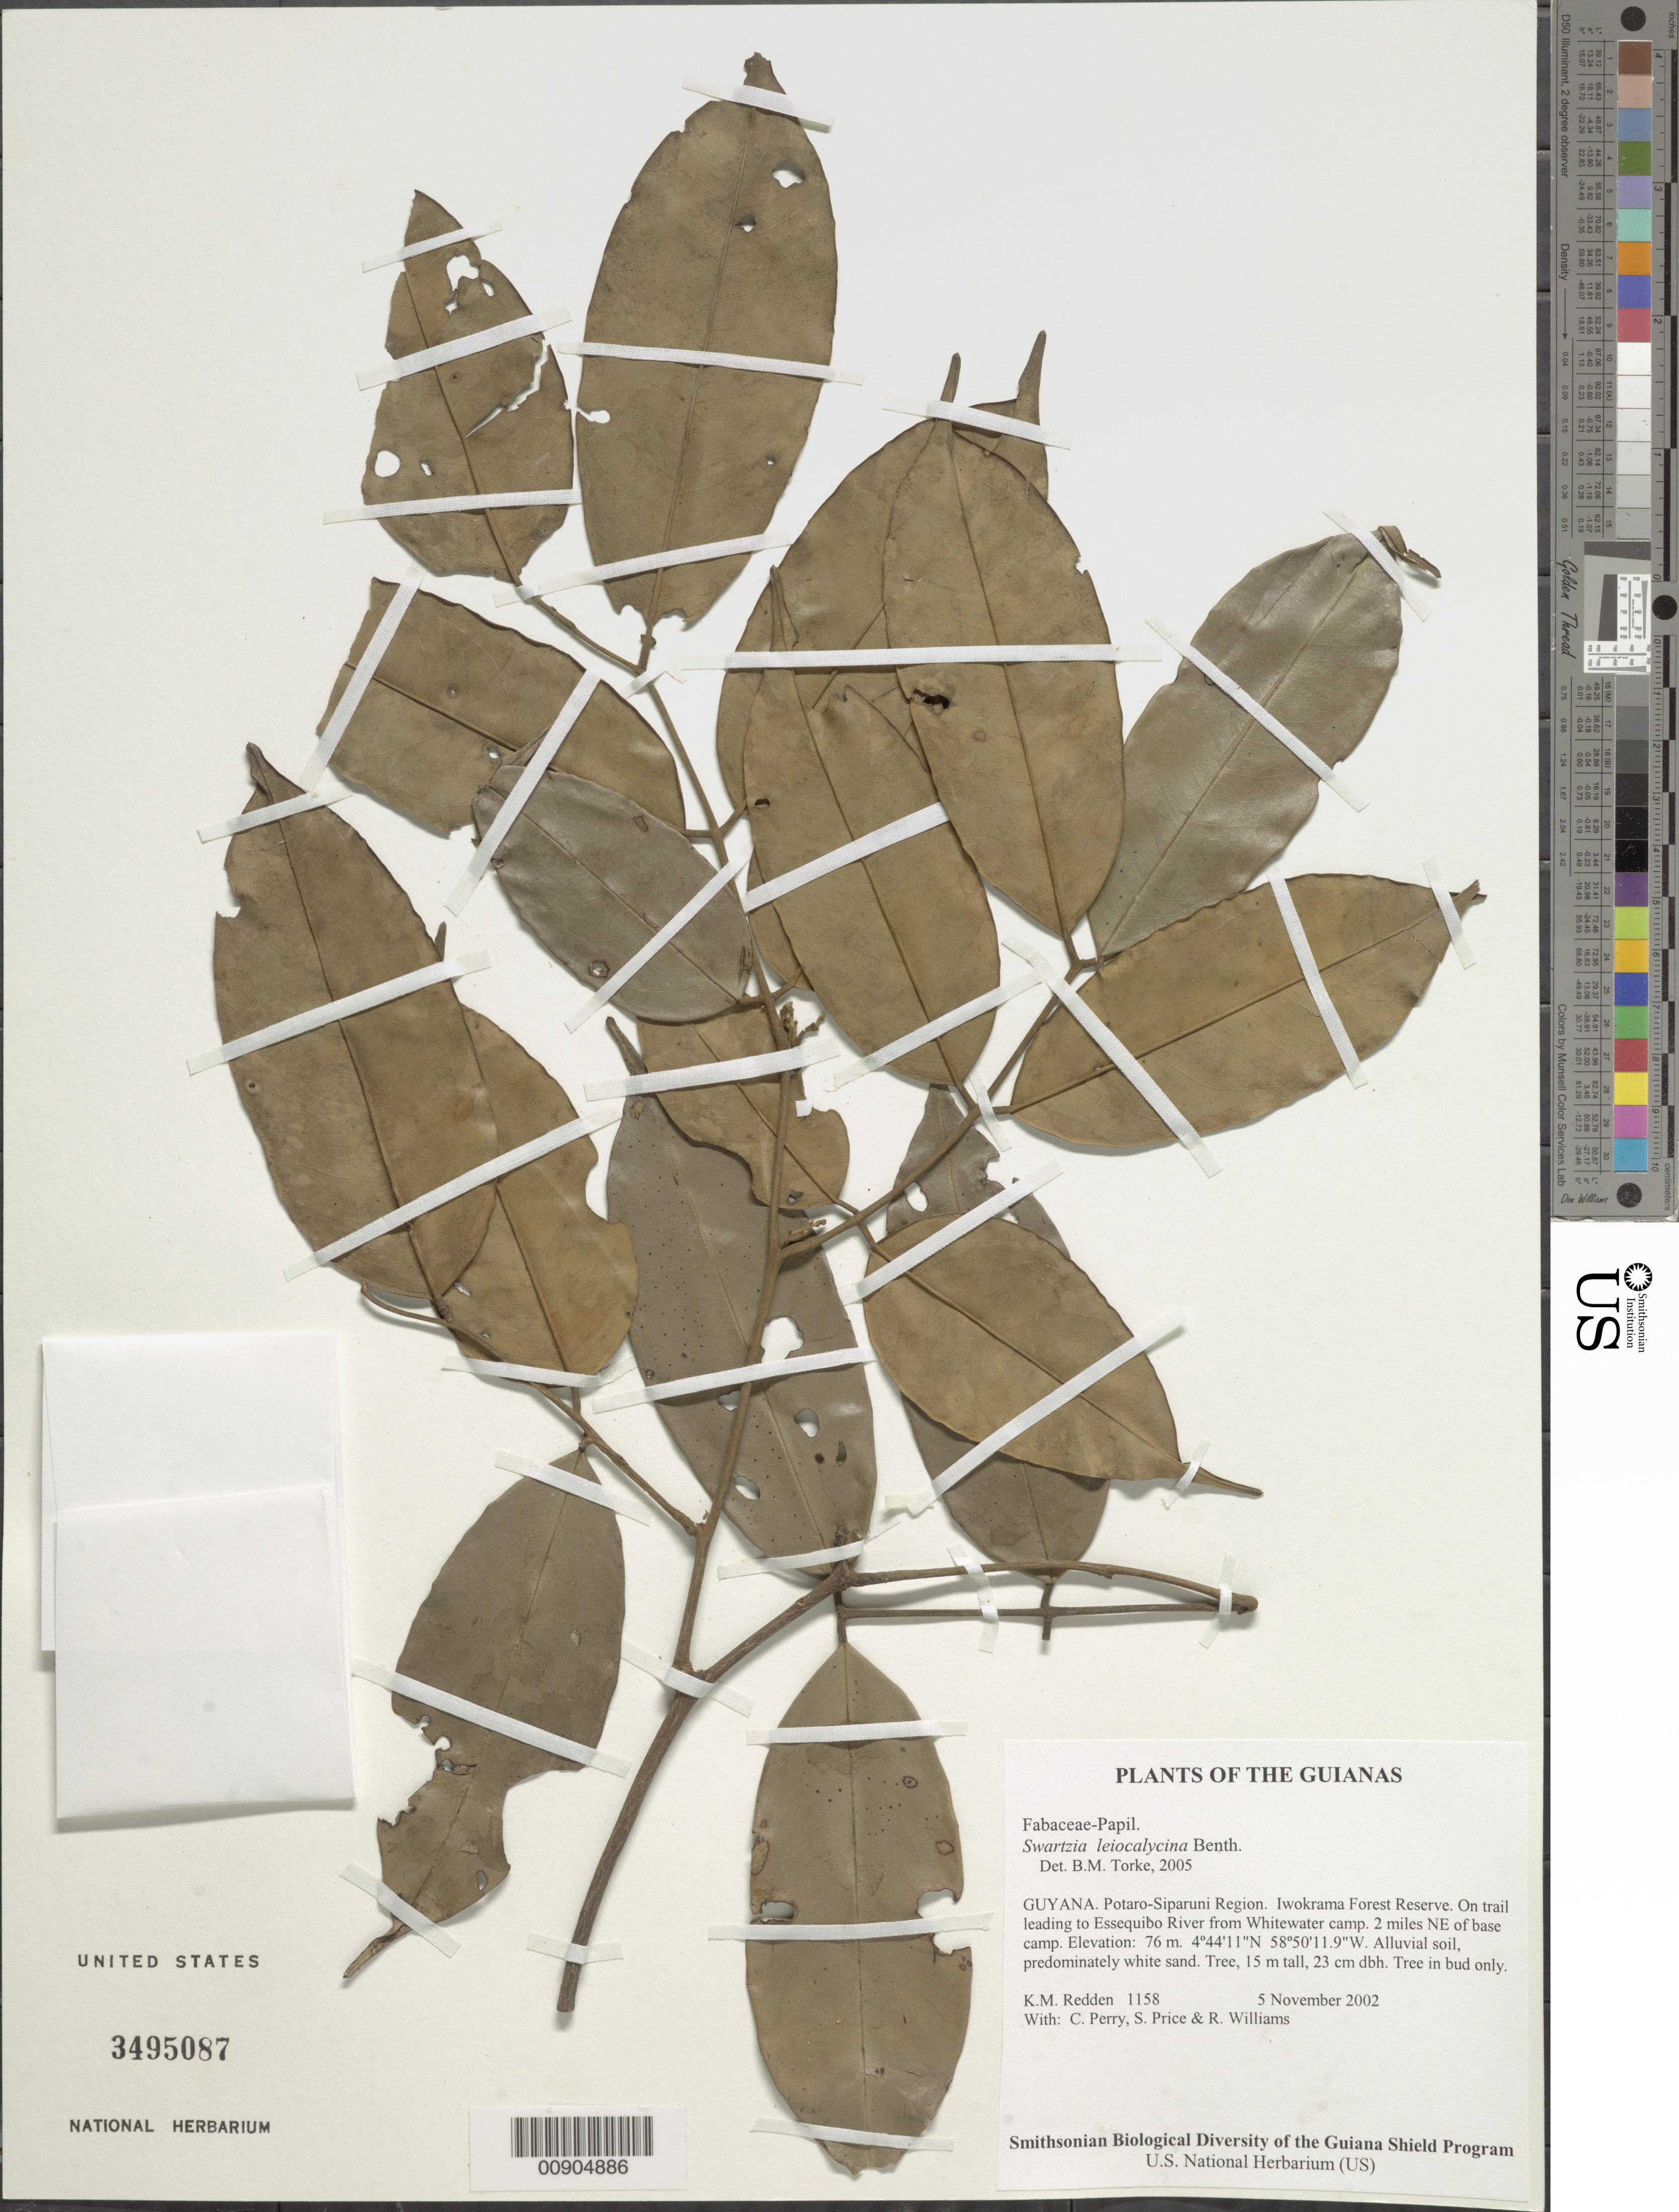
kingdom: Plantae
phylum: Tracheophyta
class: Magnoliopsida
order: Fabales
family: Fabaceae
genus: Swartzia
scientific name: Swartzia leiocalycina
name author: Benth.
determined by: Torke, B. M., (MO)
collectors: K. M. Redden, C. Perry, S. Price & R. Williams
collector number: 1158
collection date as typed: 5 November 2002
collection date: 2002-11-05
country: Guyana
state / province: Potaro-Siparuni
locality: Iwokrama Forest Reserve. On trail leading to Essequibo River from Whitewater camp. 2 miles NE of base camp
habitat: Alluvial soil, predominately white sand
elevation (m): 76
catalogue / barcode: US 3495087